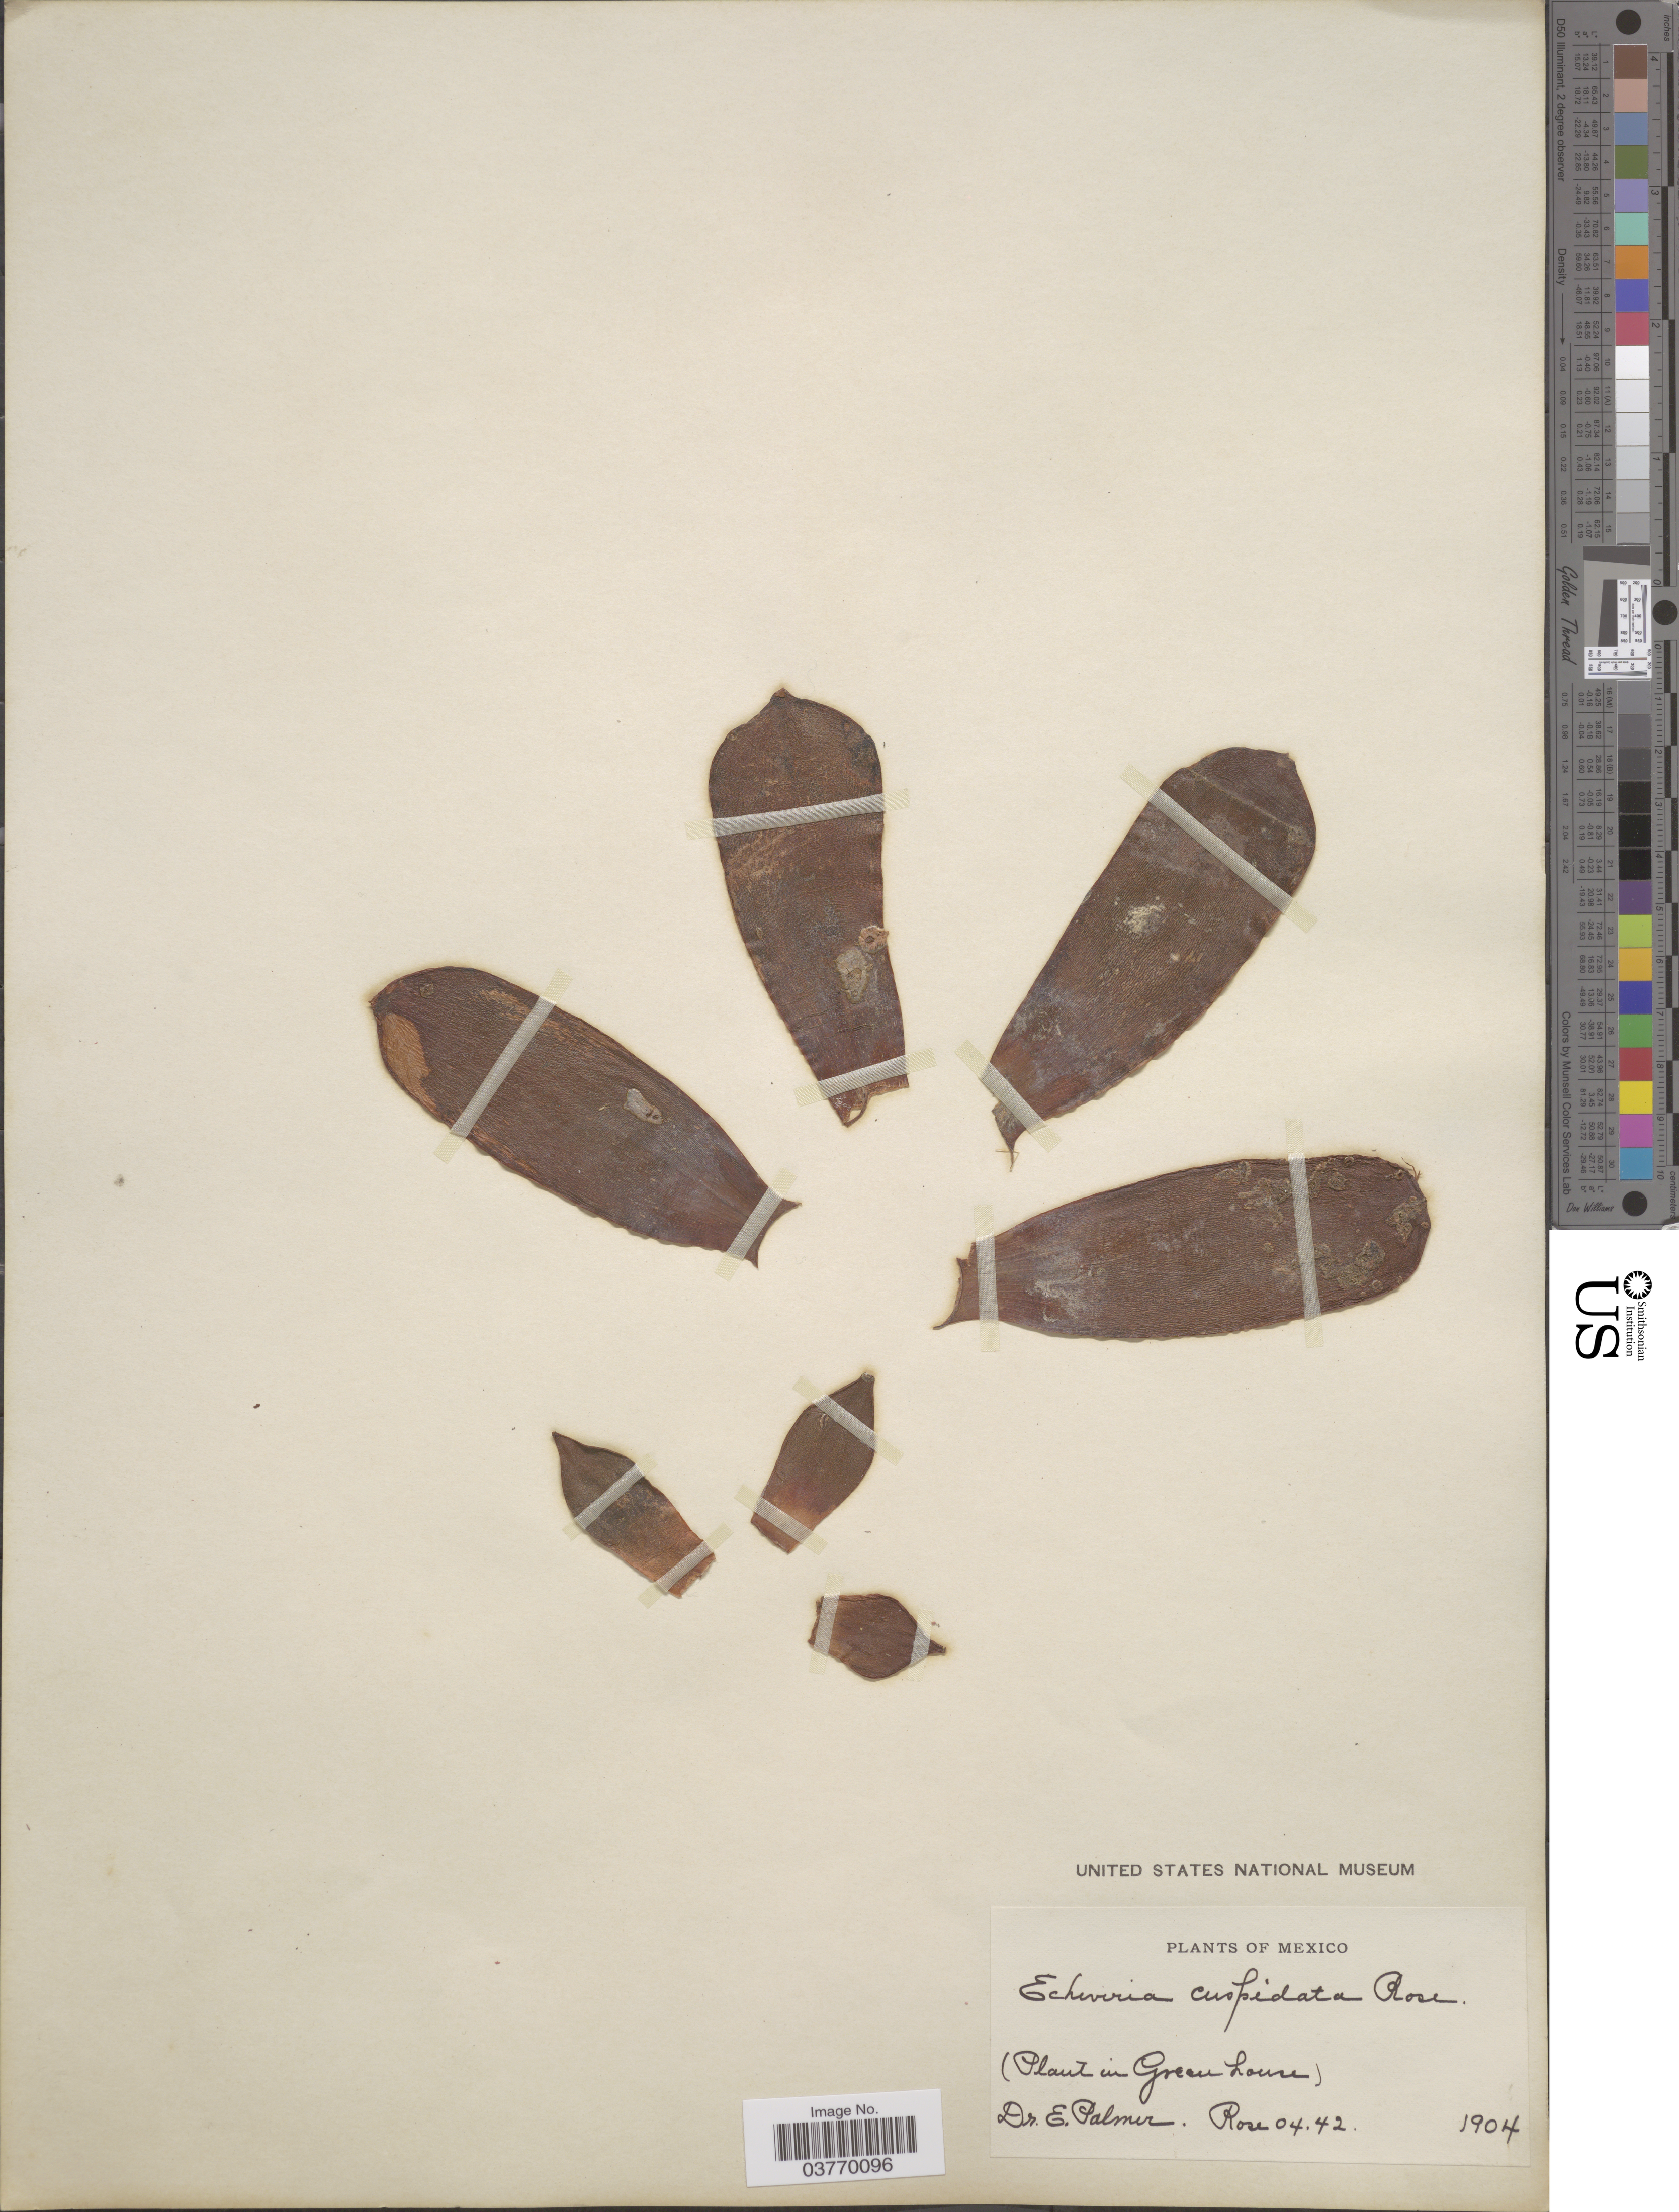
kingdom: Plantae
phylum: Tracheophyta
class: Magnoliopsida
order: Saxifragales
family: Crassulaceae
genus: Echeveria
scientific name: Echeveria cuspidata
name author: Rose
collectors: E. Palmer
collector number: Rose0442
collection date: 1904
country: Mexico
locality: Green house.